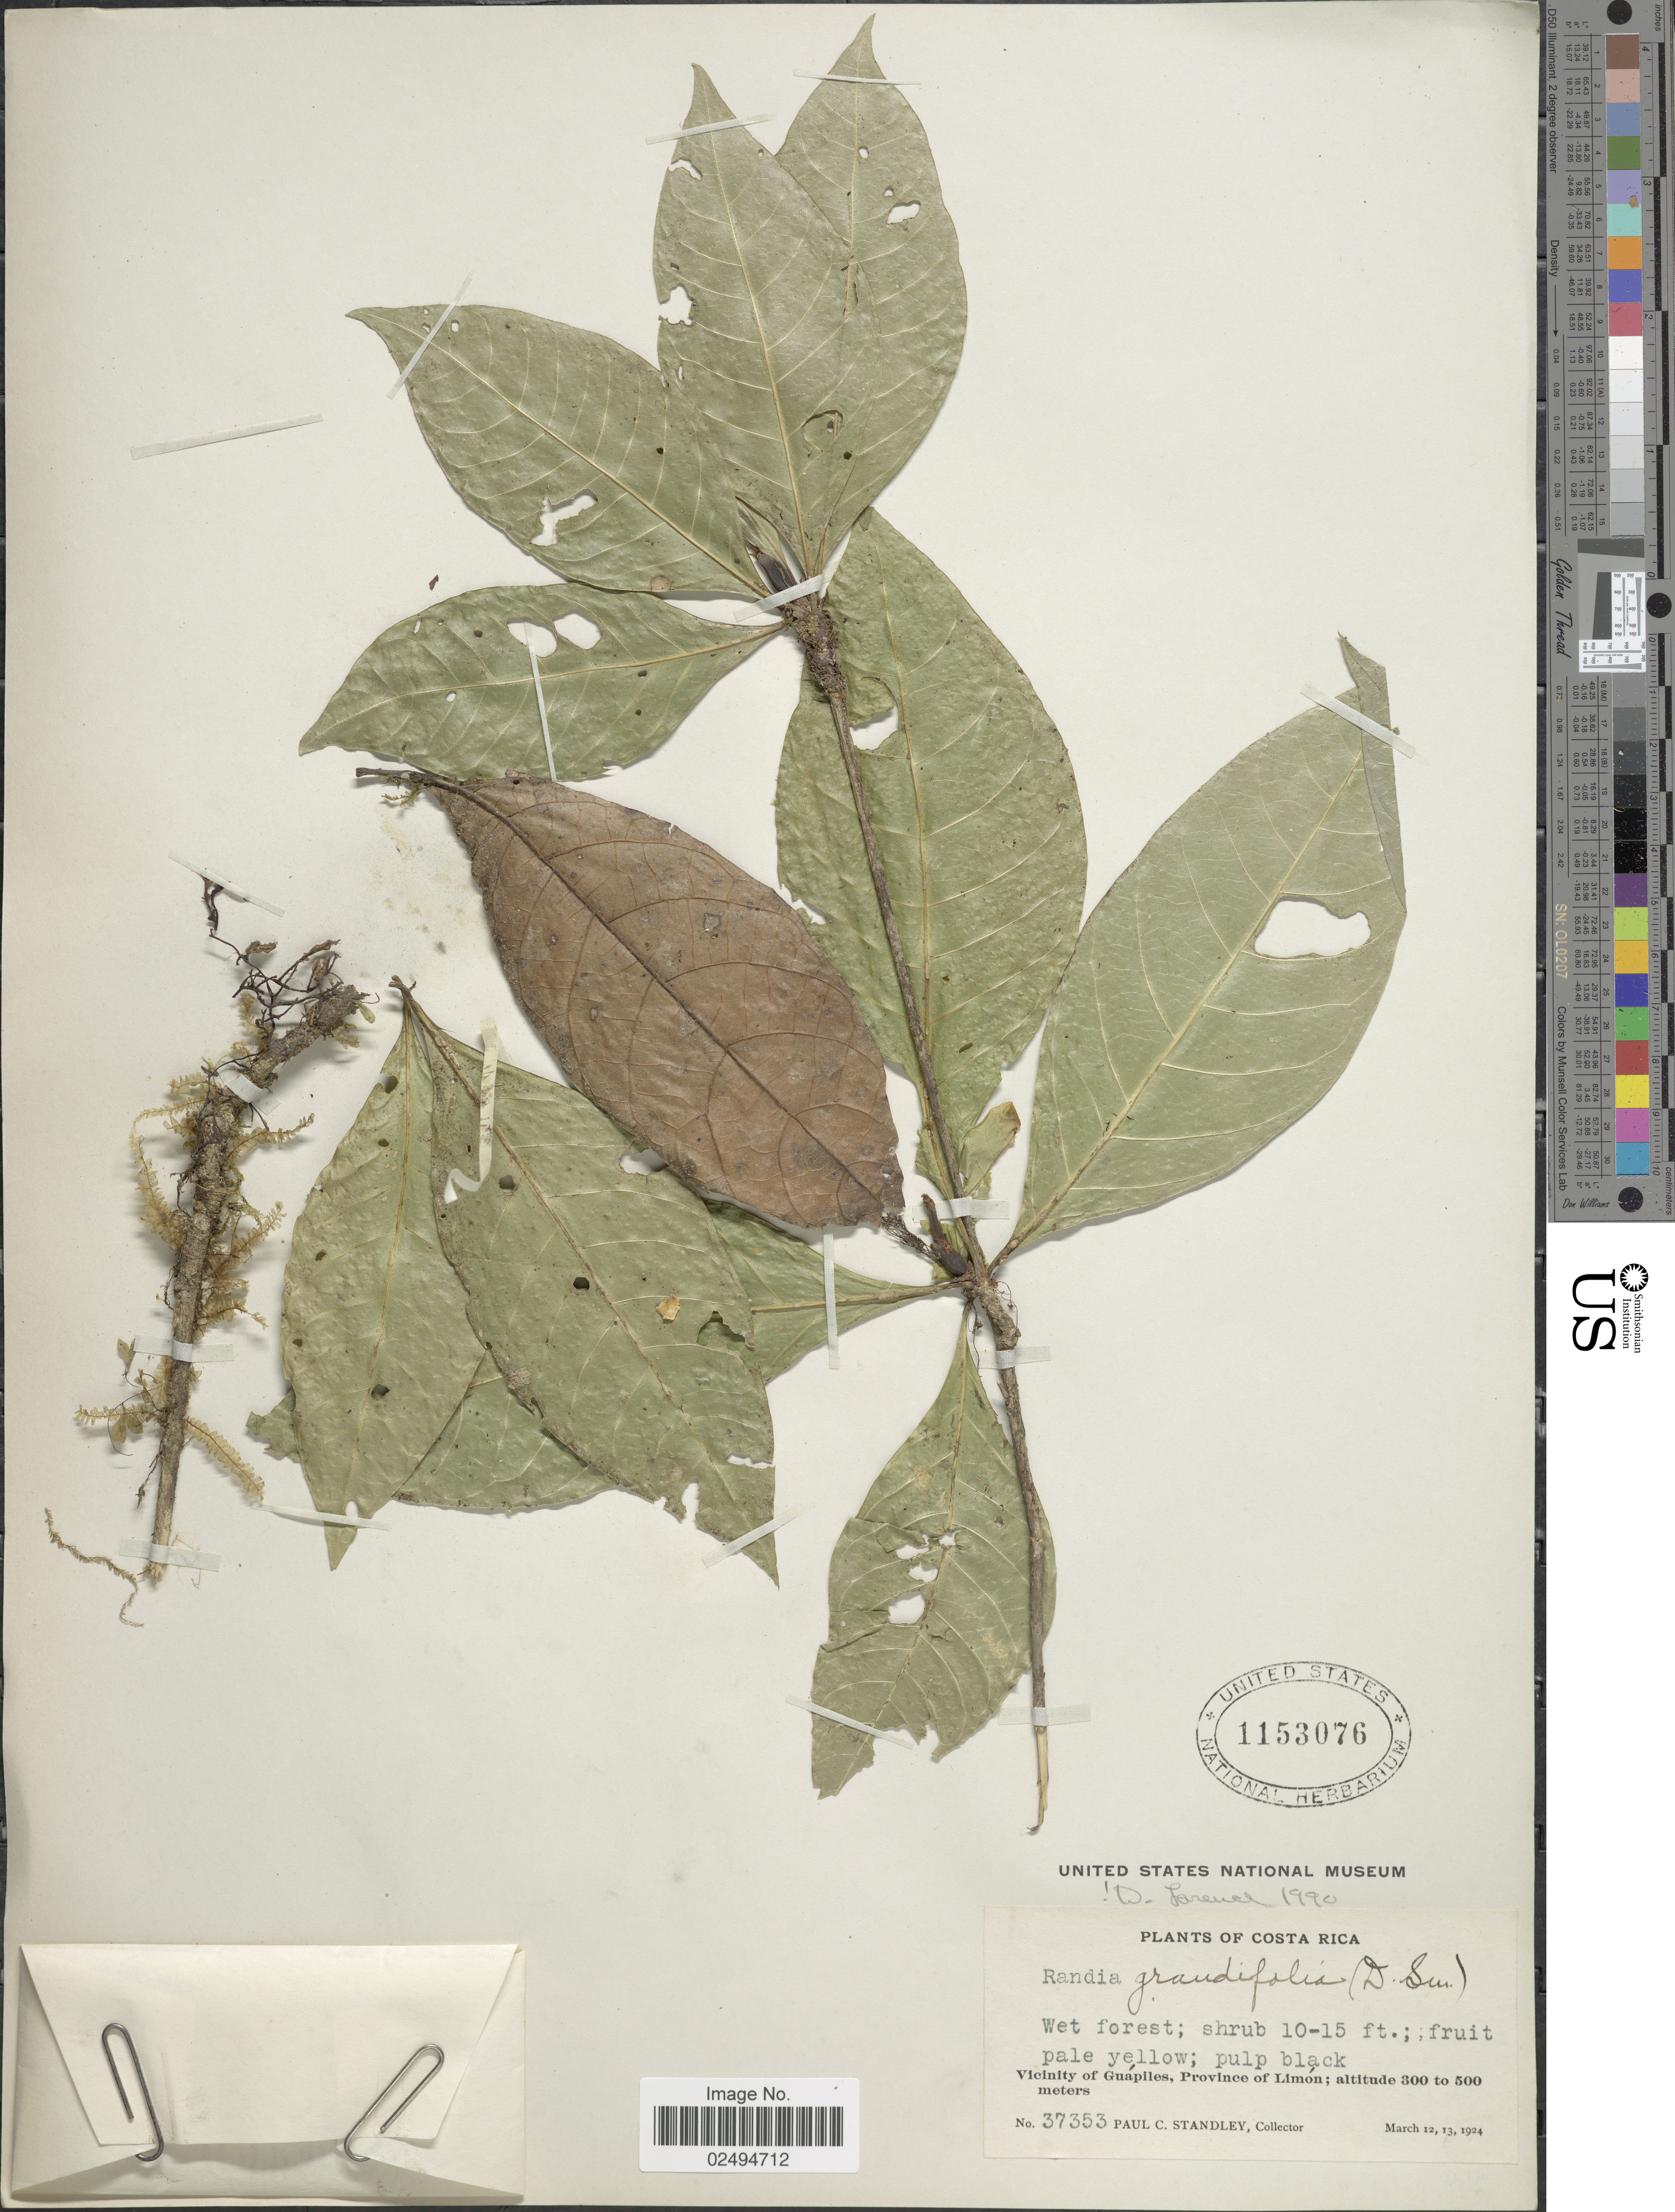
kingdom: Plantae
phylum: Tracheophyta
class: Magnoliopsida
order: Gentianales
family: Rubiaceae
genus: Randia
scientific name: Randia grandifolia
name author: (Donn. Sm.) Standl.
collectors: P. C. Standley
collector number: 37353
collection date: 1924-03-12/1924-03-13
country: Costa Rica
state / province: Limón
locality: Vicinity of Guapiles, Province of Limon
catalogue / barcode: US 1153076